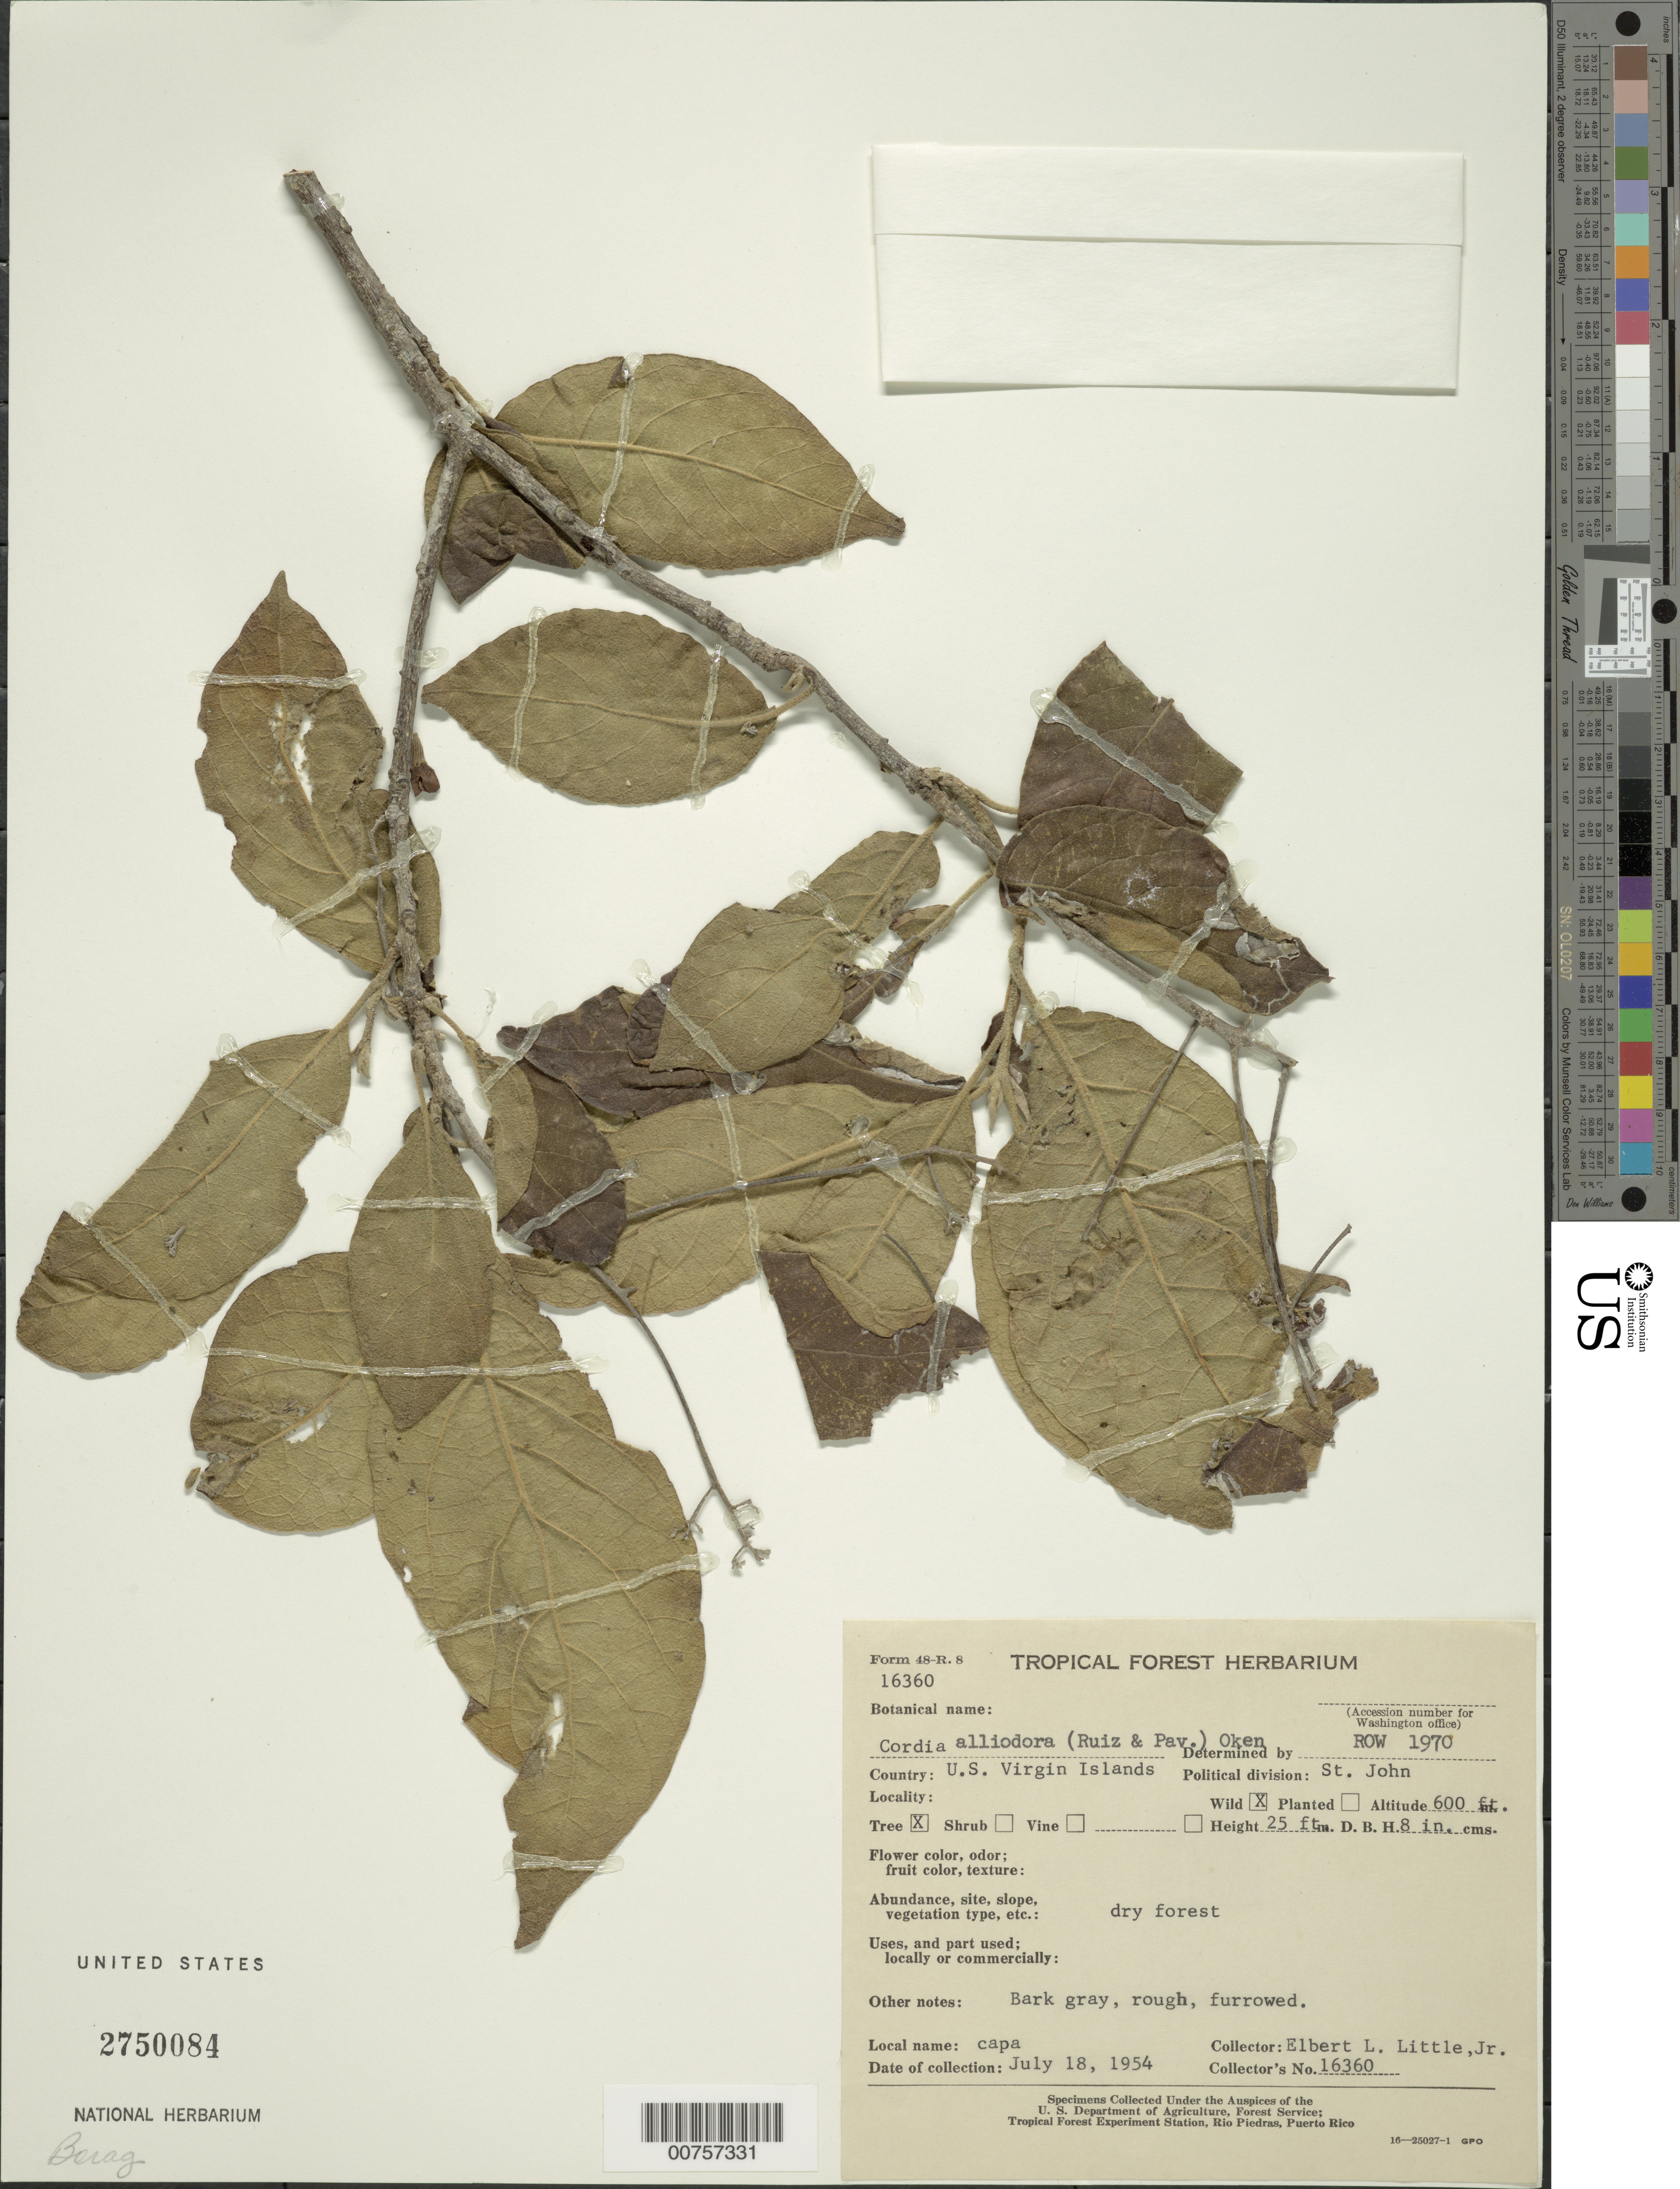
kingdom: Plantae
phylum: Tracheophyta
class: Magnoliopsida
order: Boraginales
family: Cordiaceae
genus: Cordia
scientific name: Cordia alliodora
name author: (Ruiz & Pav.) Oken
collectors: E. L. Little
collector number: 16360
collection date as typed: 18 Jul 1954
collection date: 1954-07-18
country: U.S. Virgin Islands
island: St. John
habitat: Dry forest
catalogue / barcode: US 2750084